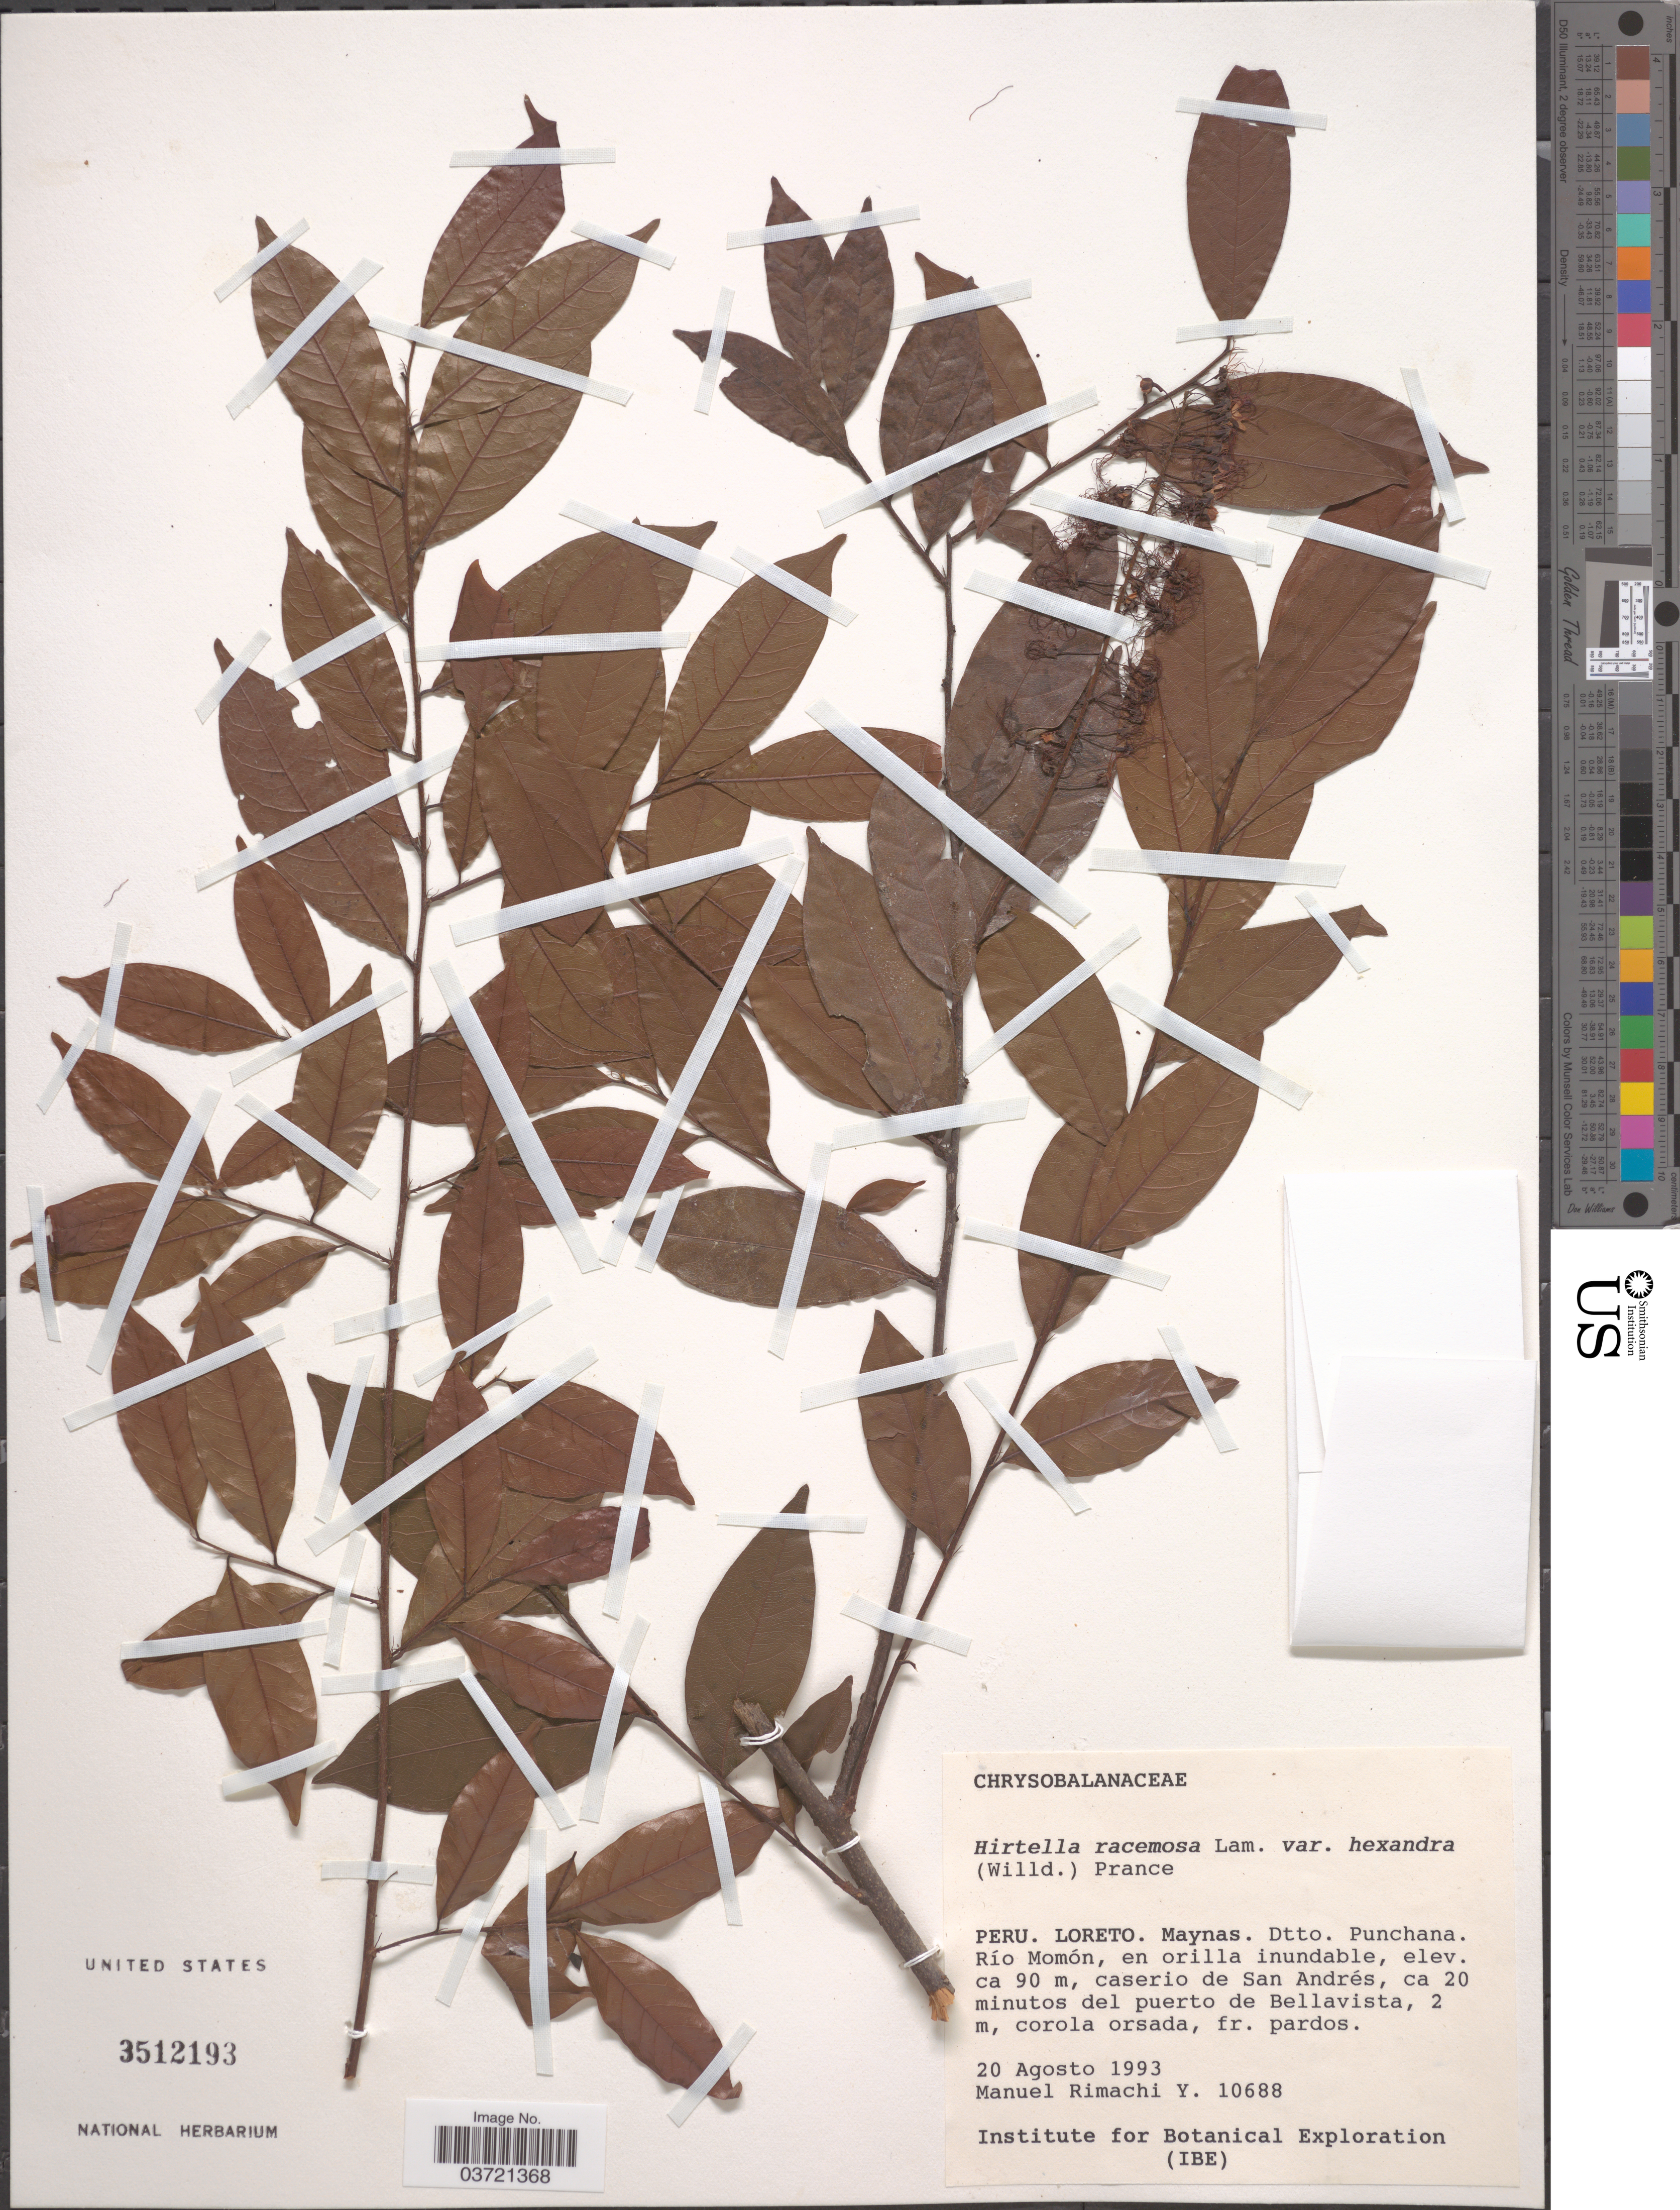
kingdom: Plantae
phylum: Tracheophyta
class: Magnoliopsida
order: Malpighiales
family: Chrysobalanaceae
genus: Hirtella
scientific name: Hirtella racemosa var. hexandra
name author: (Willd. ex Roem. & Schult.) Prance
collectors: M. Rimachi Y.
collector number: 10688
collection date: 1993-08-20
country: Peru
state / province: Loreto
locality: Maynas. Dtto. Punchana. Río Momón, en orilla inundable, caserio de San Andrés, ca 20 minutos del puerto de Bellavista.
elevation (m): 90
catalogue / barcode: US 3512193